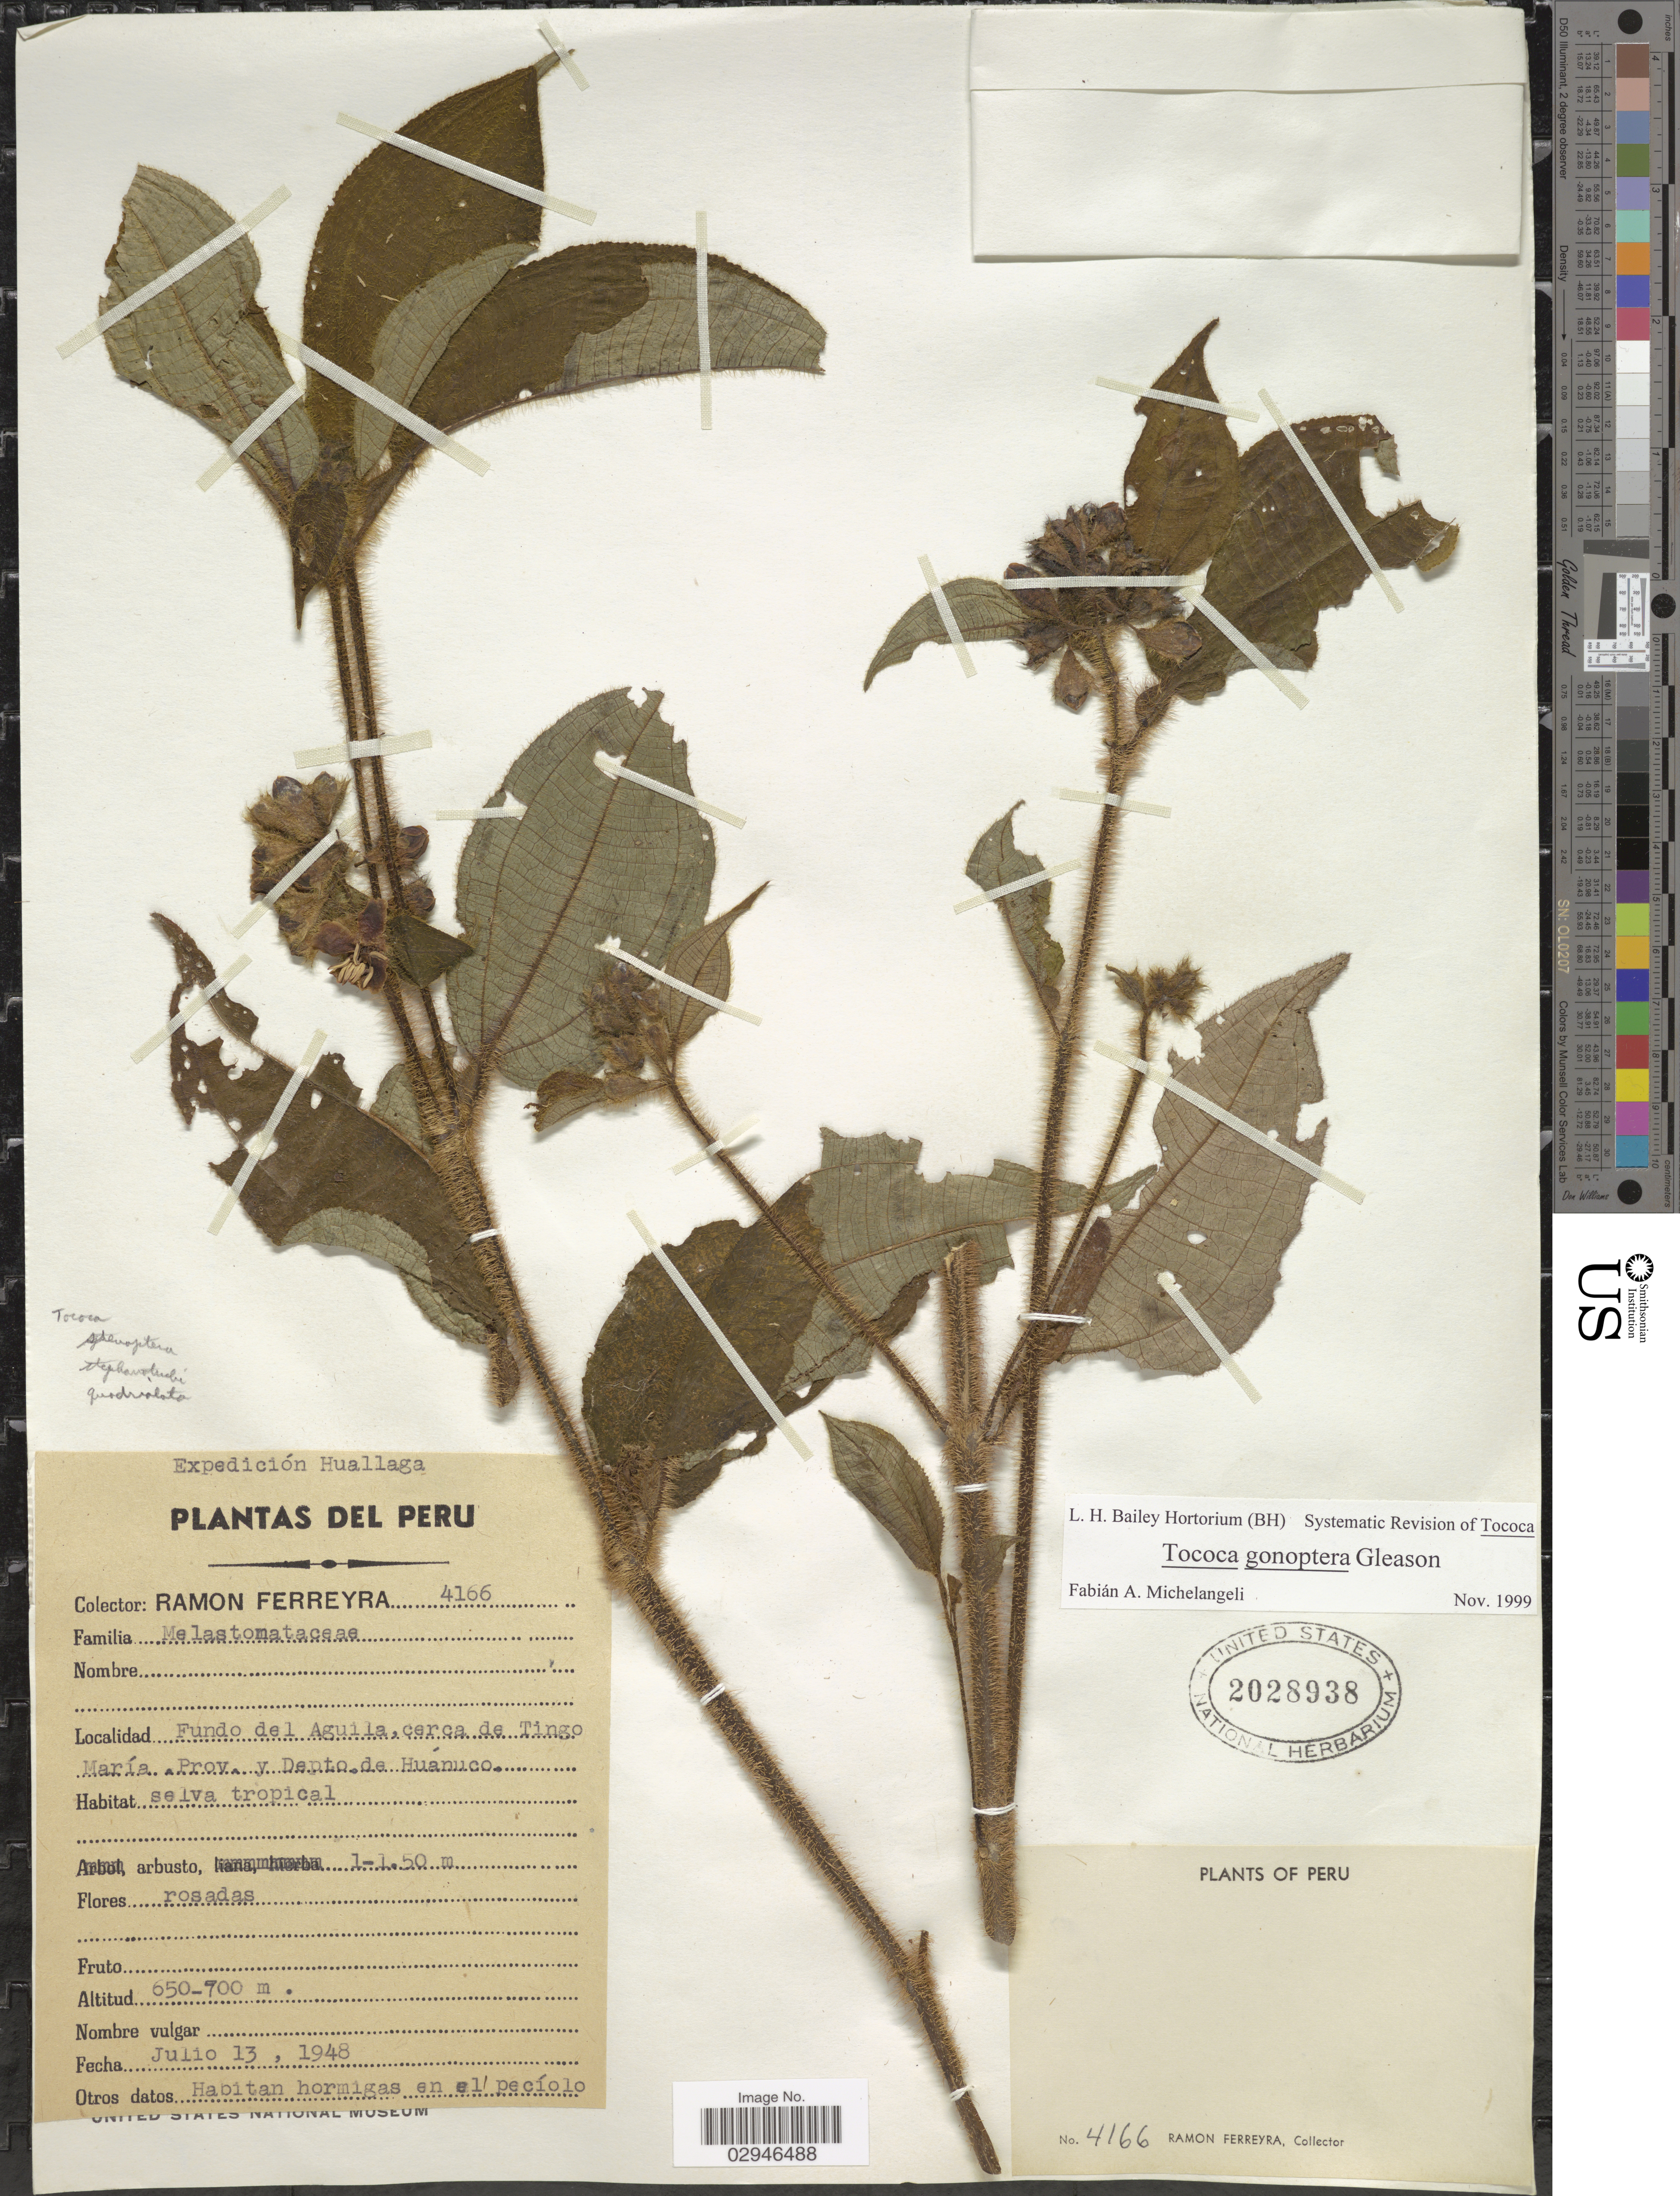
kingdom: Plantae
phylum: Tracheophyta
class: Magnoliopsida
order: Myrtales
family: Melastomataceae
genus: Tococa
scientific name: Tococa gonoptera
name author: Gleason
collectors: R. A. Ferreyra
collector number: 4166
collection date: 1948-07-13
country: Peru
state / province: Huánuco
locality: Fundo del Aguila, cerca de Tingo María, Prov. y Depto. de Huánuco.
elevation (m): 650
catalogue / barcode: US 2028938